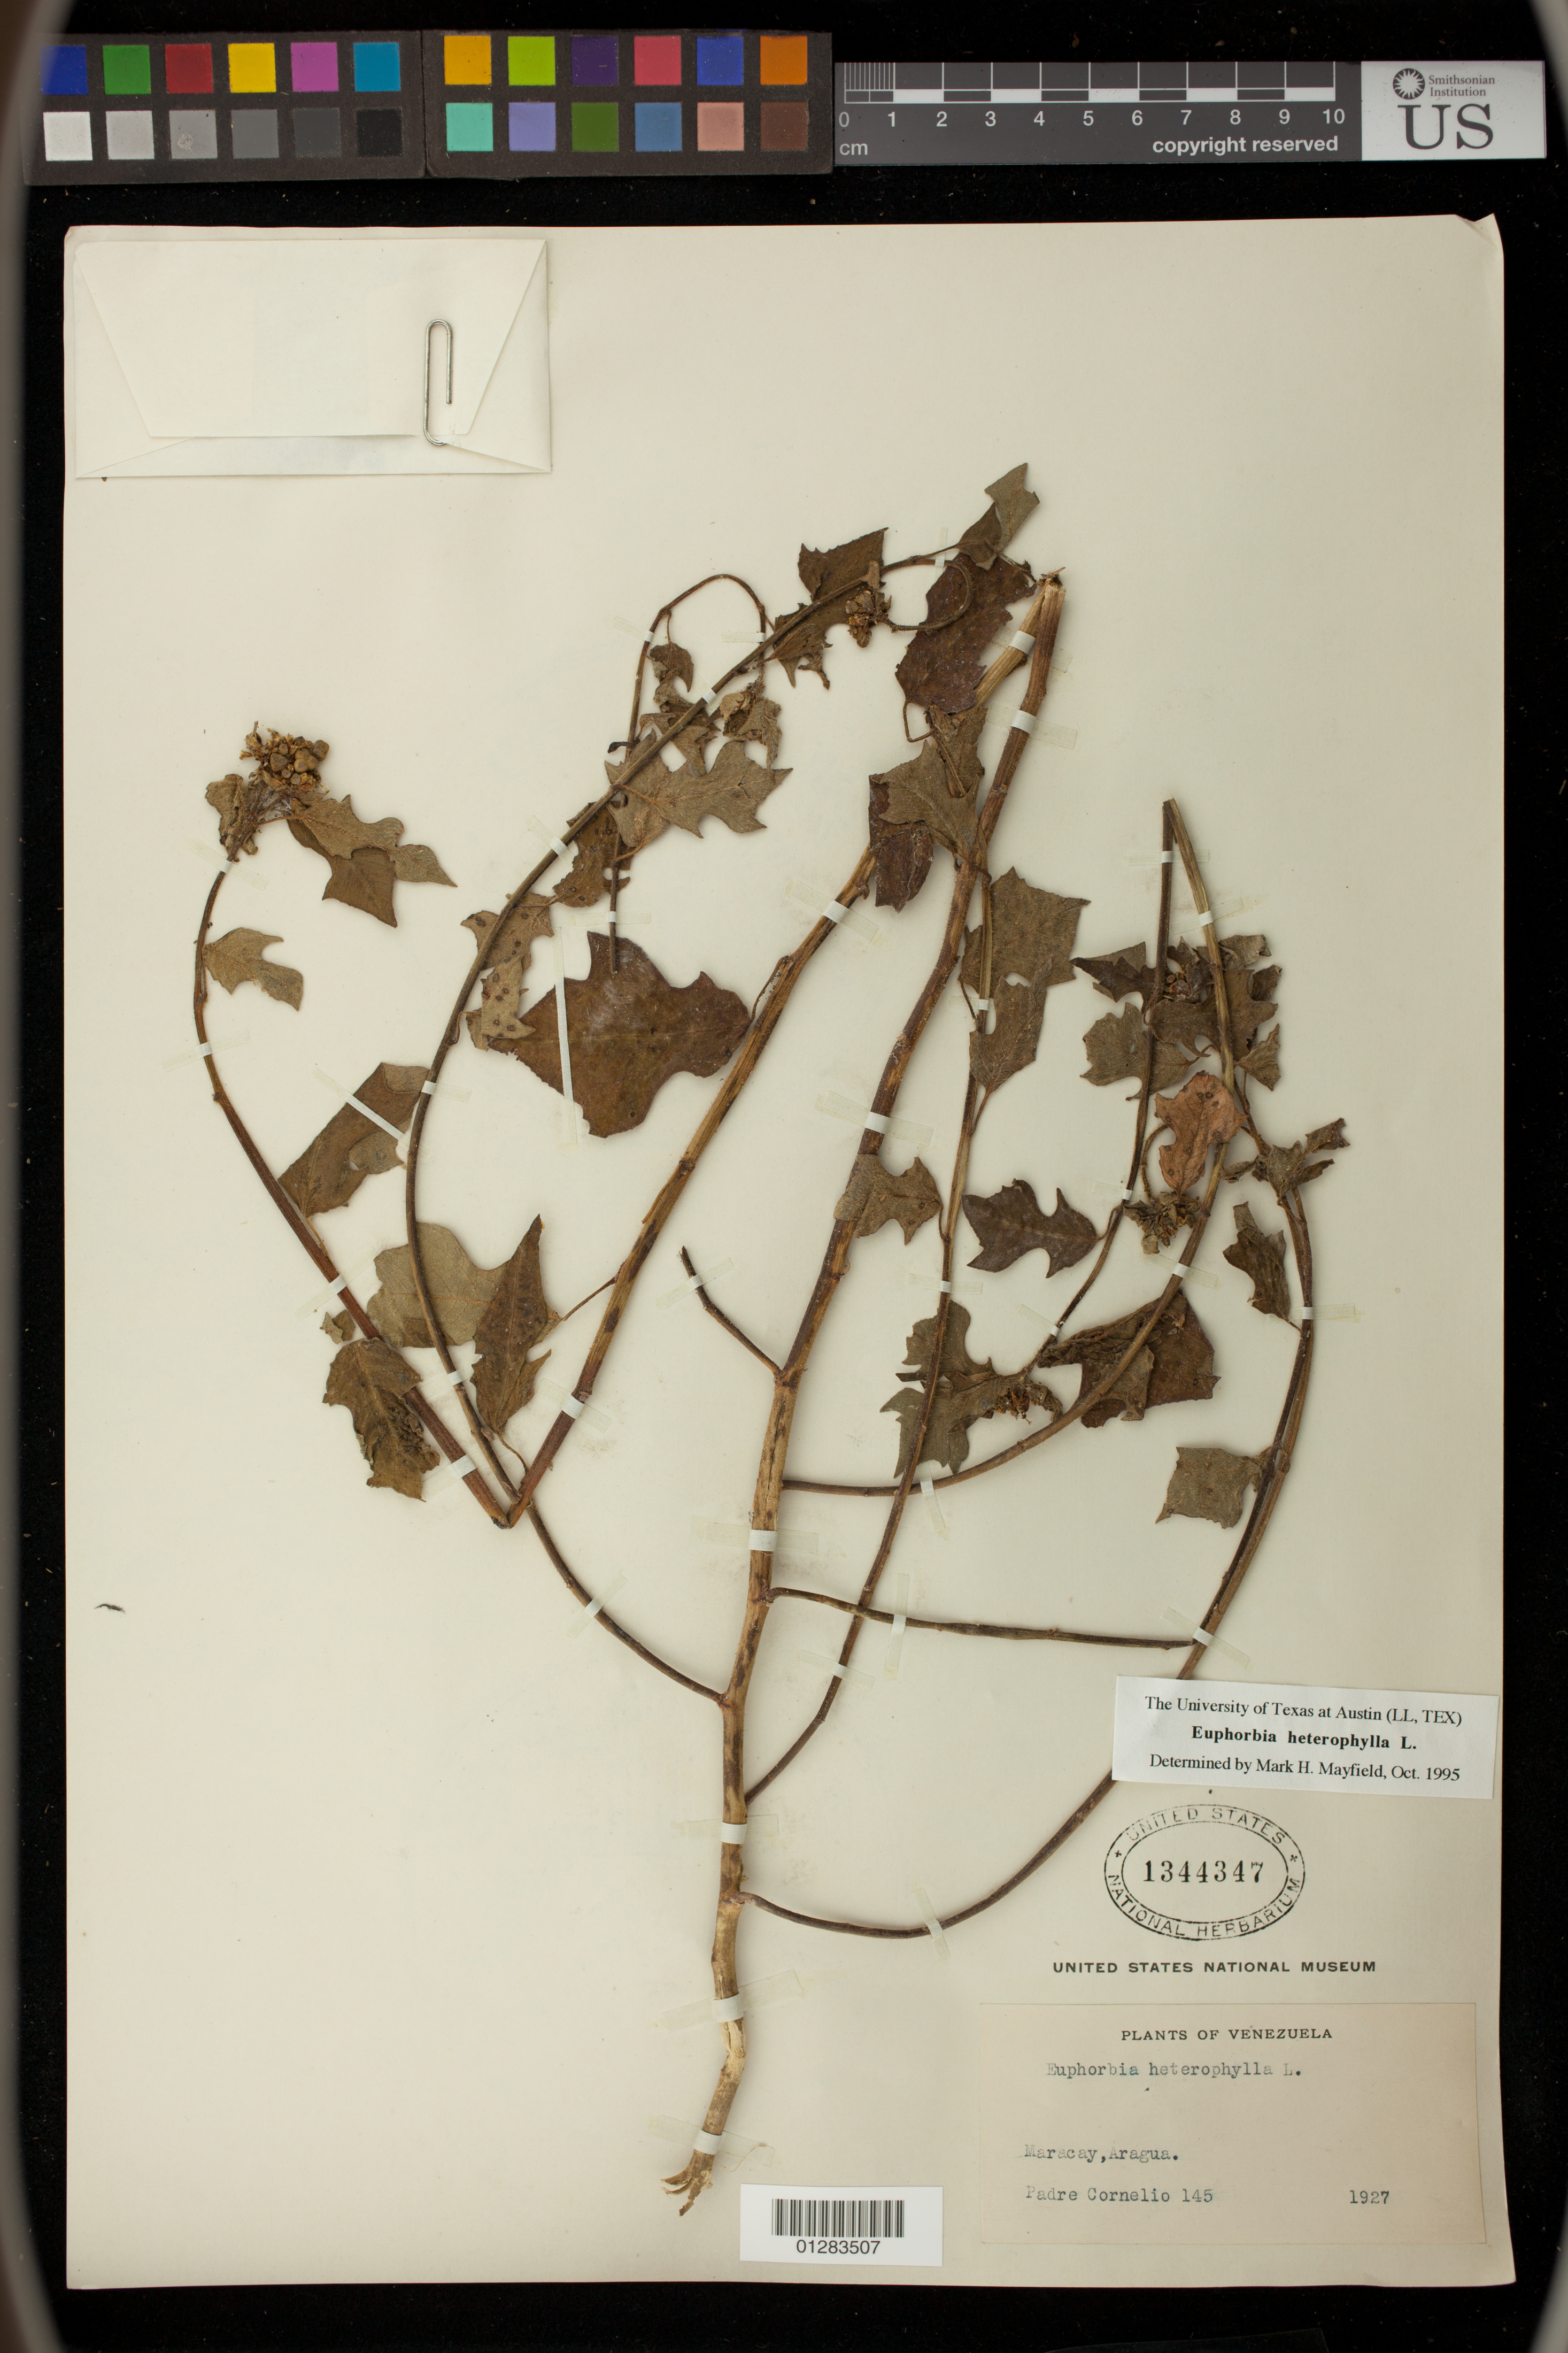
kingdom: Plantae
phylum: Tracheophyta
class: Magnoliopsida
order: Malpighiales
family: Euphorbiaceae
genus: Euphorbia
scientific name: Euphorbia heterophylla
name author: L.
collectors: P. Cornelio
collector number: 145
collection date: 1927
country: Venezuela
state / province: Aragua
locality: Maracay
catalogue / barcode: US 1344347